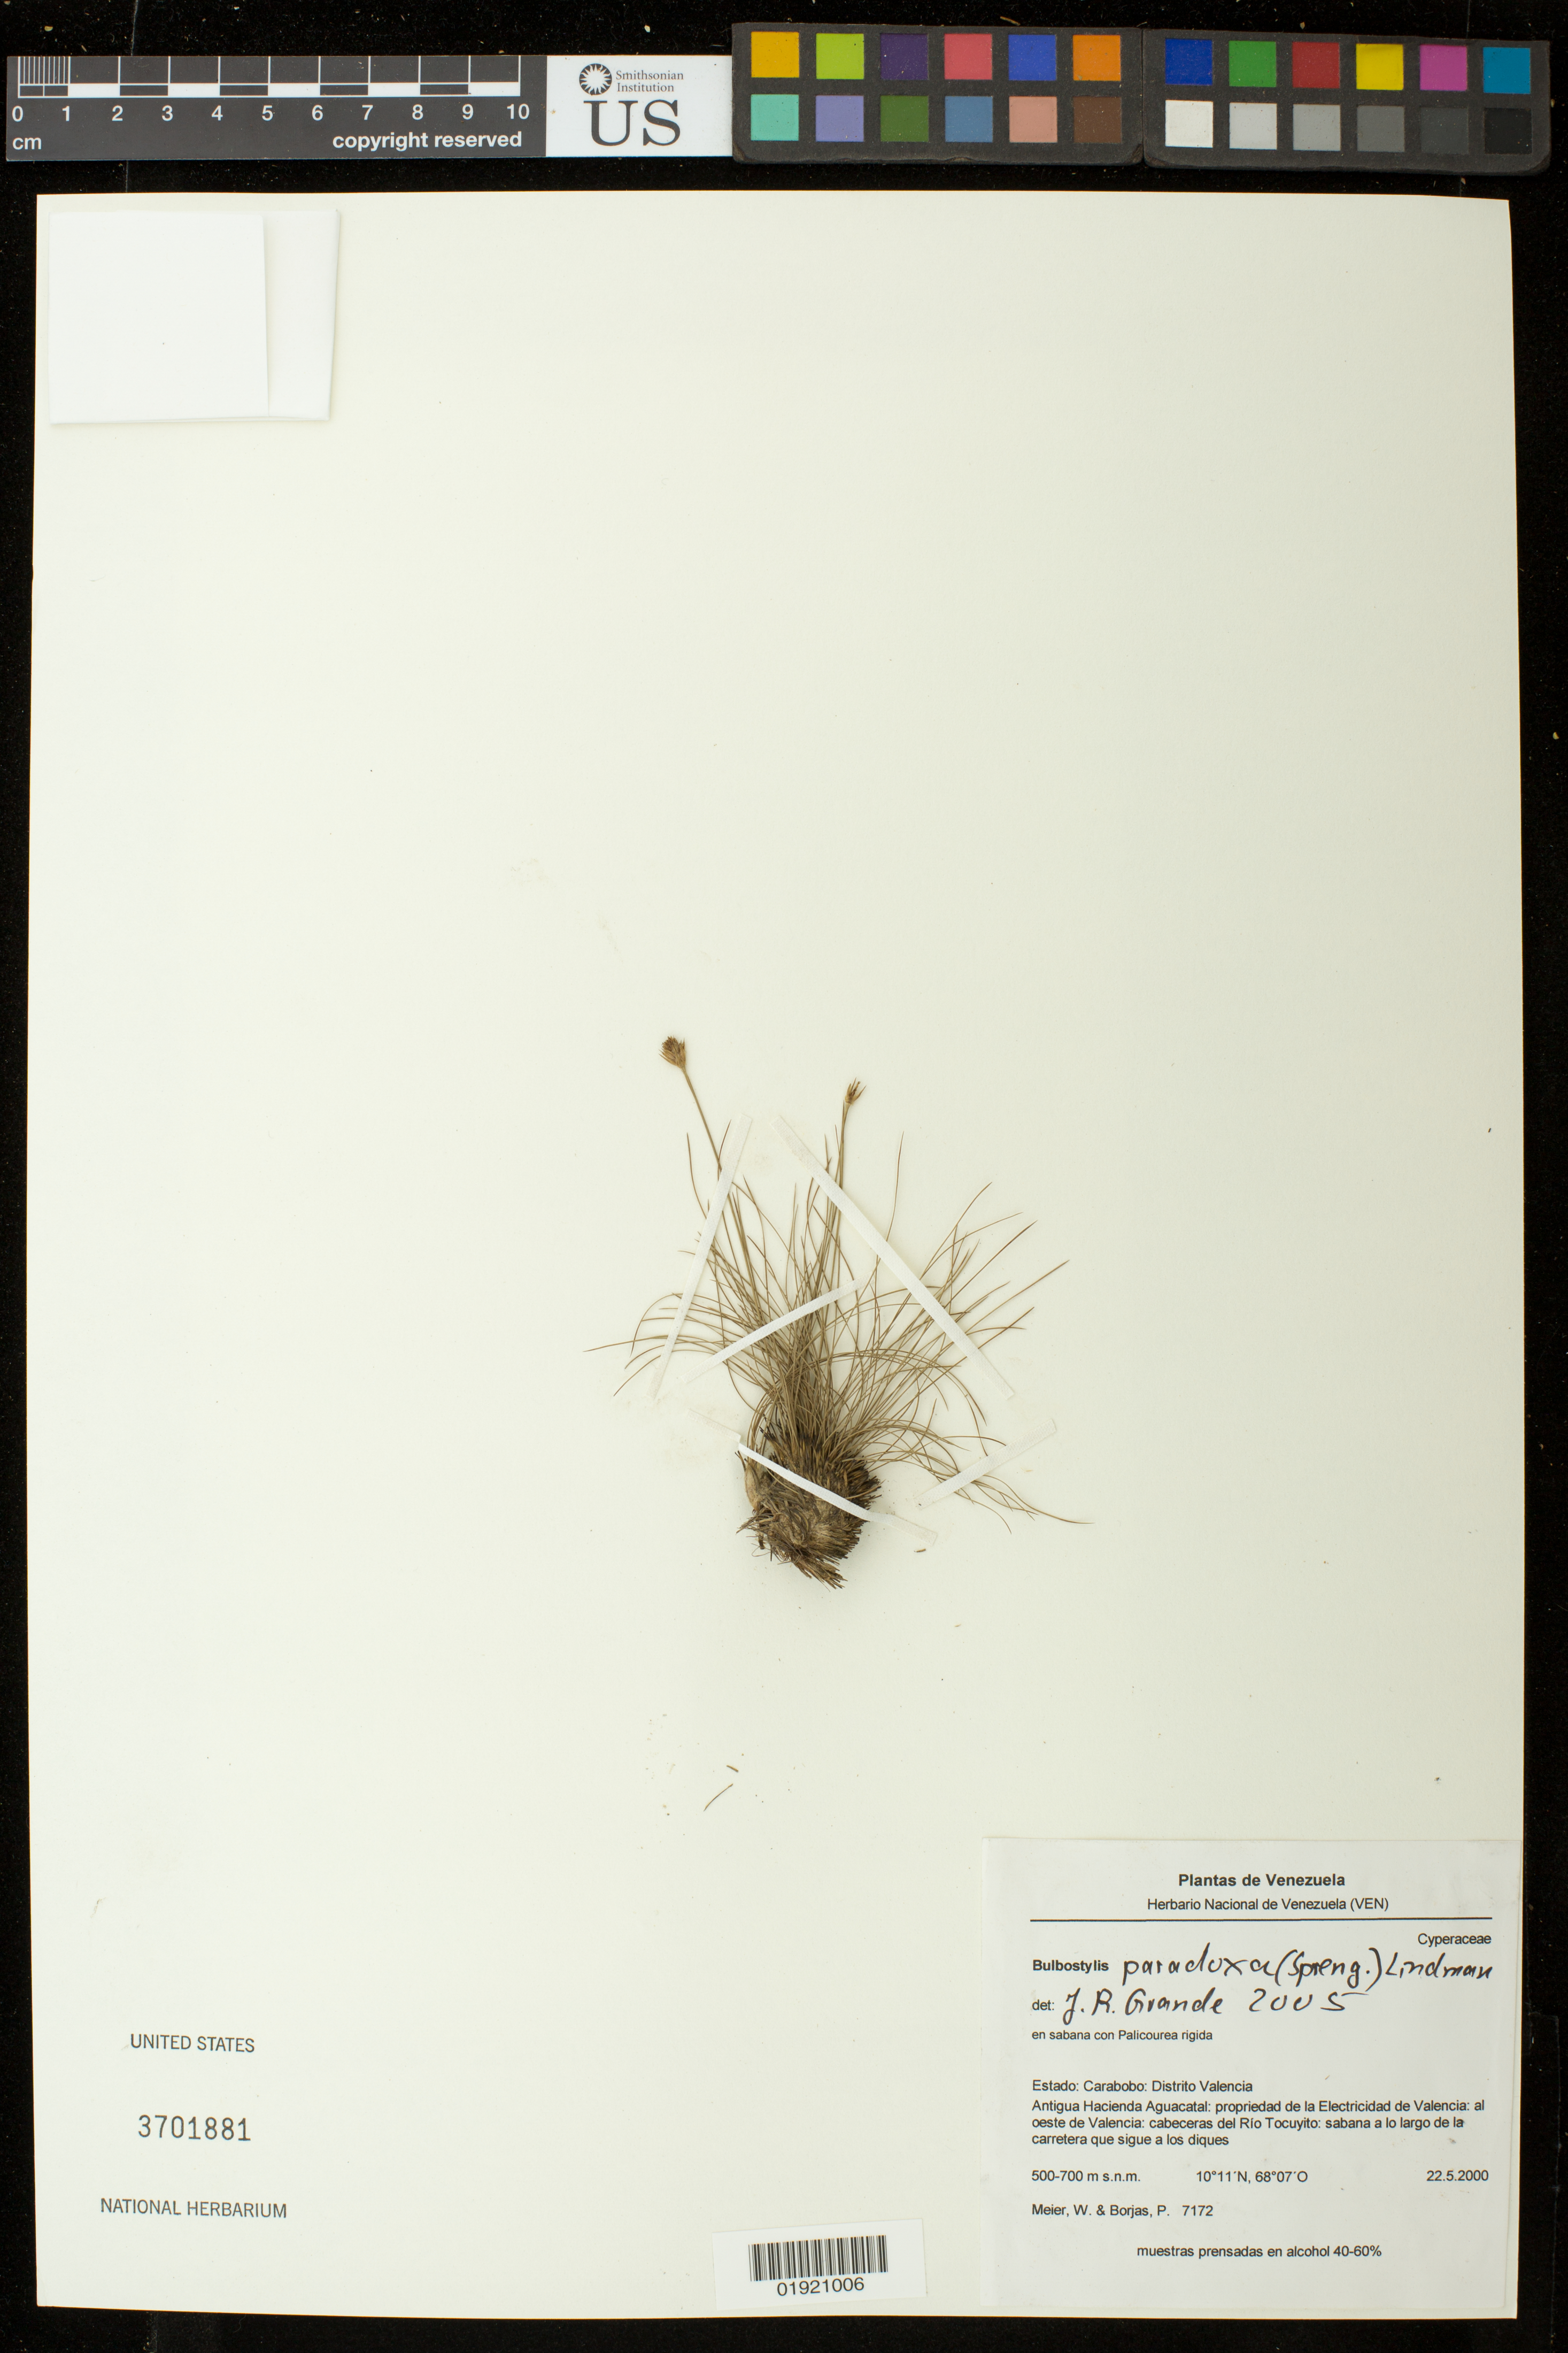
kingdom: Plantae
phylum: Tracheophyta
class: Liliopsida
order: Poales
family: Cyperaceae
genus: Bulbostylis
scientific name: Bulbostylis paradoxa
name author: (Spreng.) Lindm.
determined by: Grande, J. R.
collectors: W. Meier & P. Borjas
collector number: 7172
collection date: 2000-05-22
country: Venezuela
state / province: Carabobo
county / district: Valencia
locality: Estado: Carabobo: Distrito Valencia. Antigua Hacienda Aguacatal: propriedad de la Electricidad de Valencia: al oeste de Valencia: cabreceras del Rio Tocuyito.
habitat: En sabana con Palicourea rigida. Sabana lo largo de la carretera que sigue a los diques.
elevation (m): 500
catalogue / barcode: US 3701881